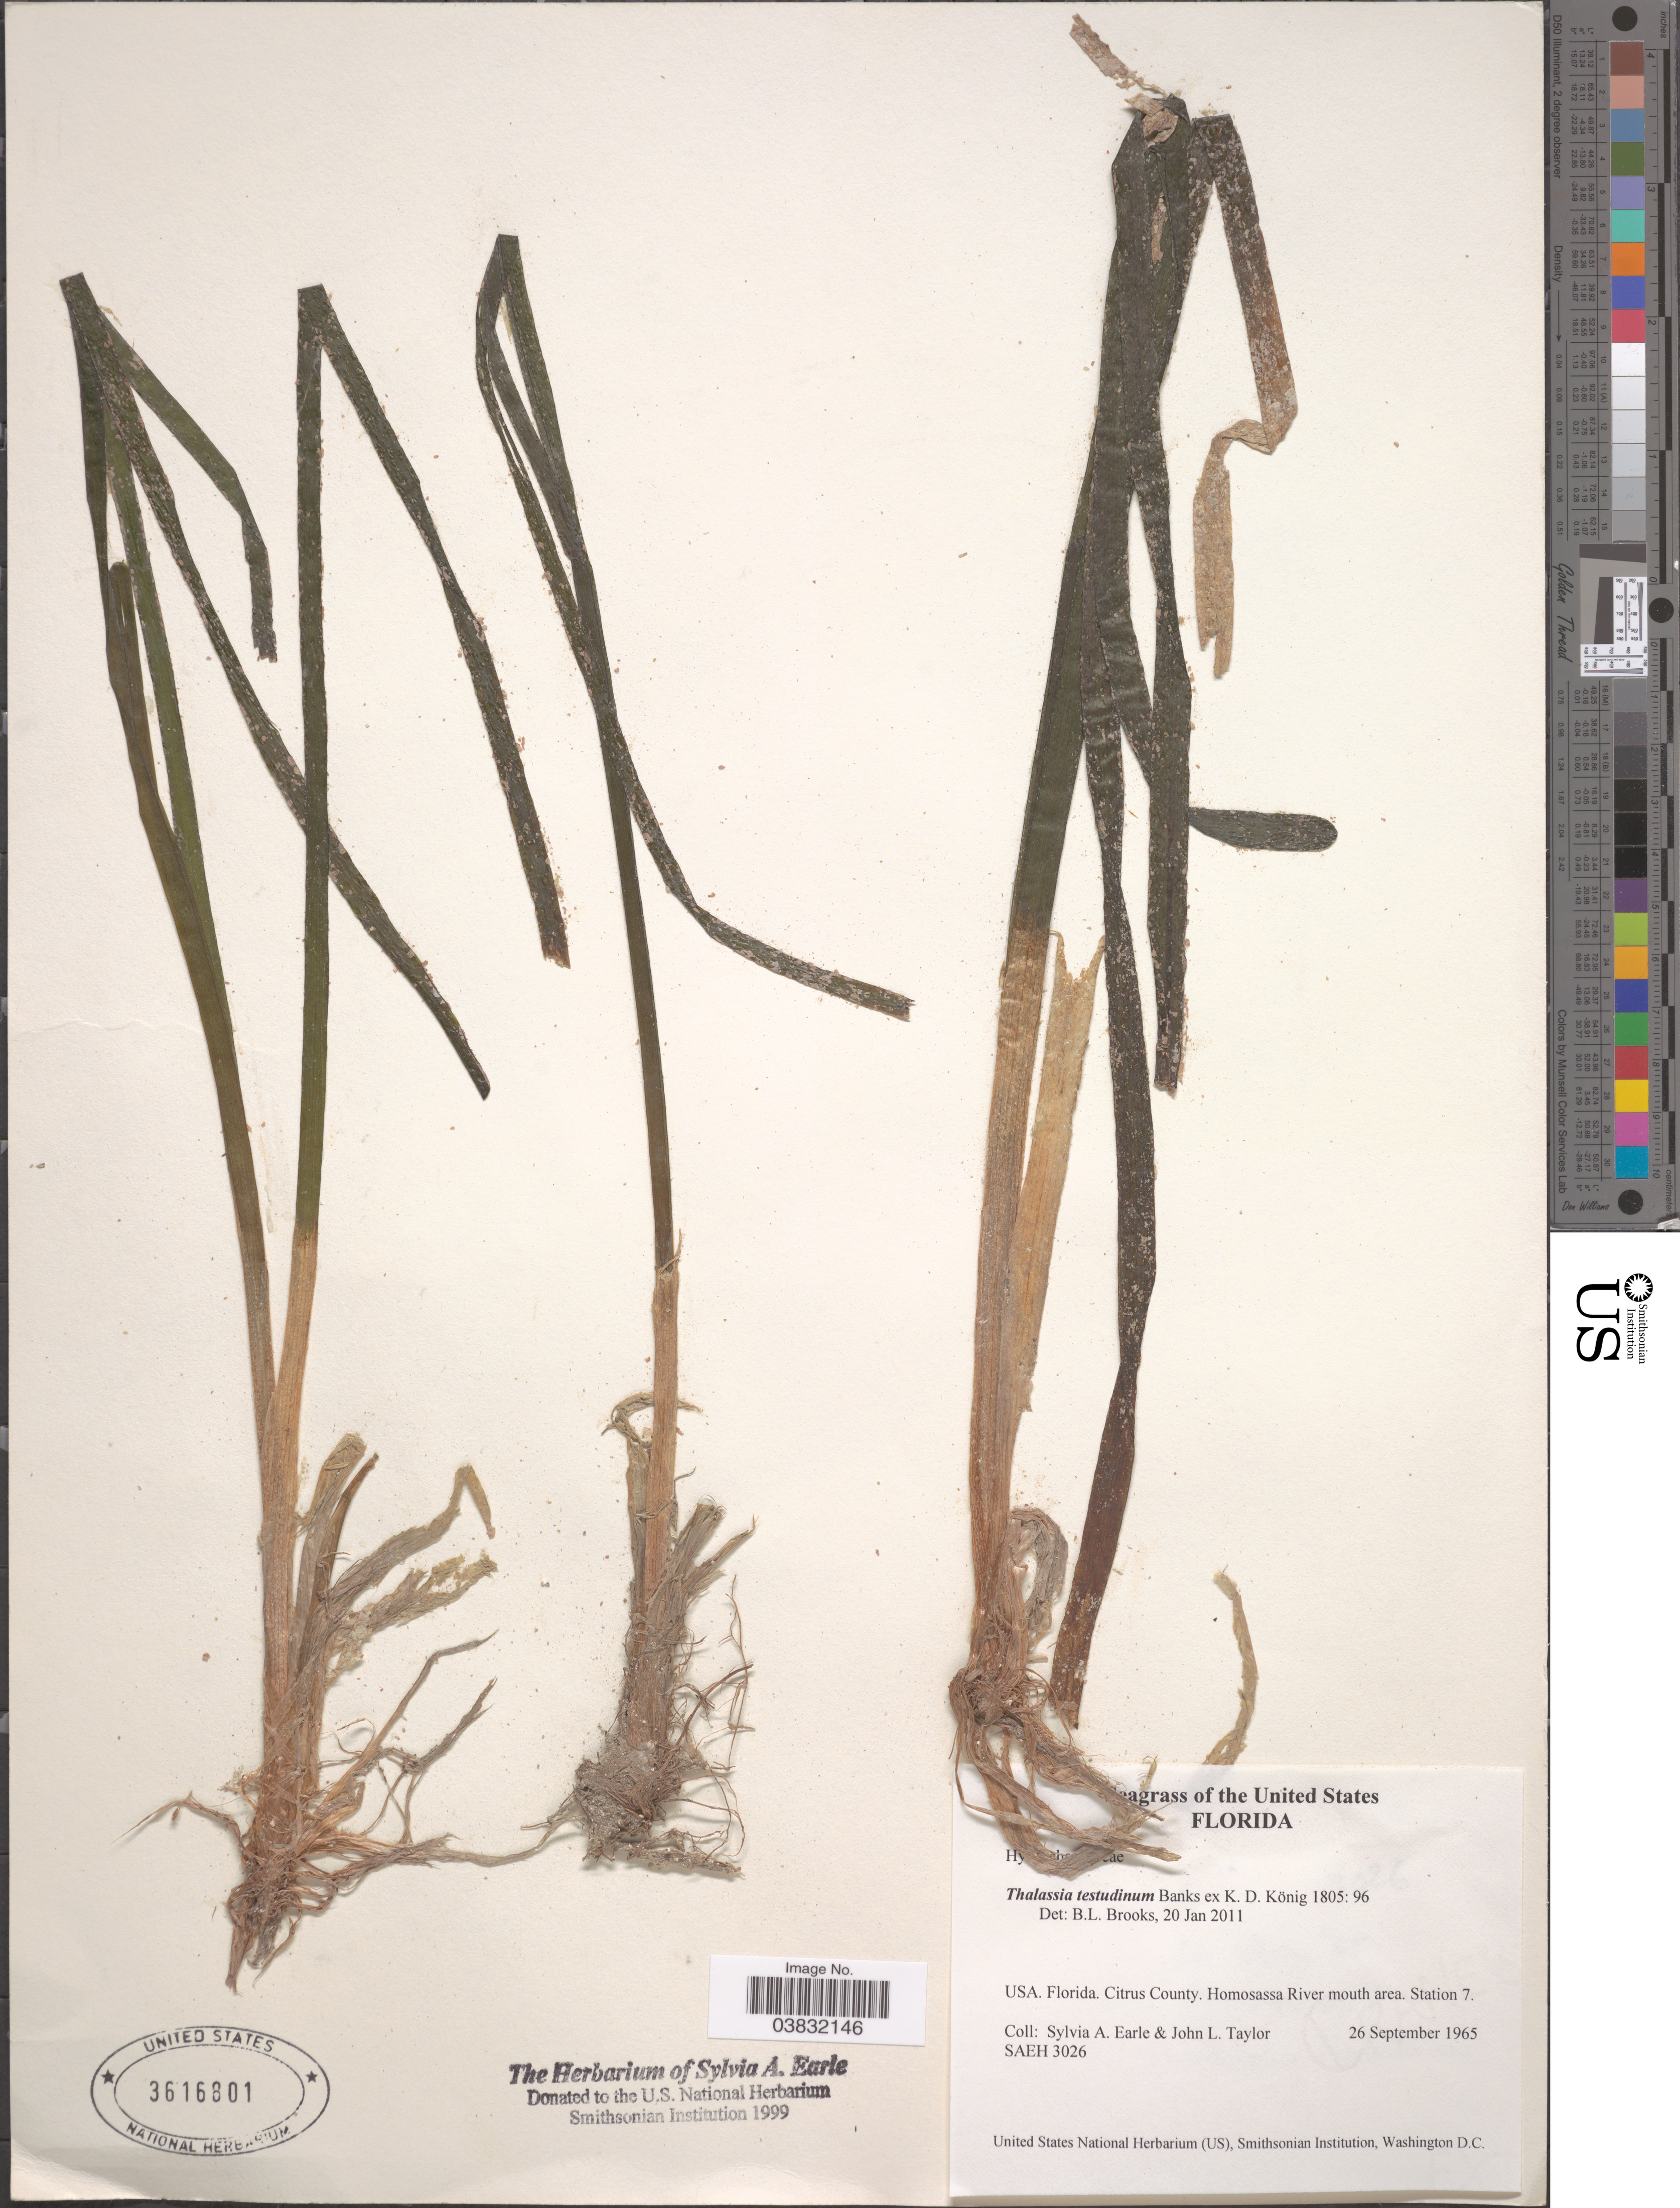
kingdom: Plantae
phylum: Tracheophyta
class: Liliopsida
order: Alismatales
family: Hydrocharitaceae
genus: Thalassia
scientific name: Thalassia testudinum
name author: Banks & Sol. ex K.D. Koenig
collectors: S. A. Earle & J. L. Taylor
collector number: SAEH 3026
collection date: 1965-09-26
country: United States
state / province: Florida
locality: Citrus County. Homosassa River mouth area. Station 7.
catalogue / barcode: US 3616801